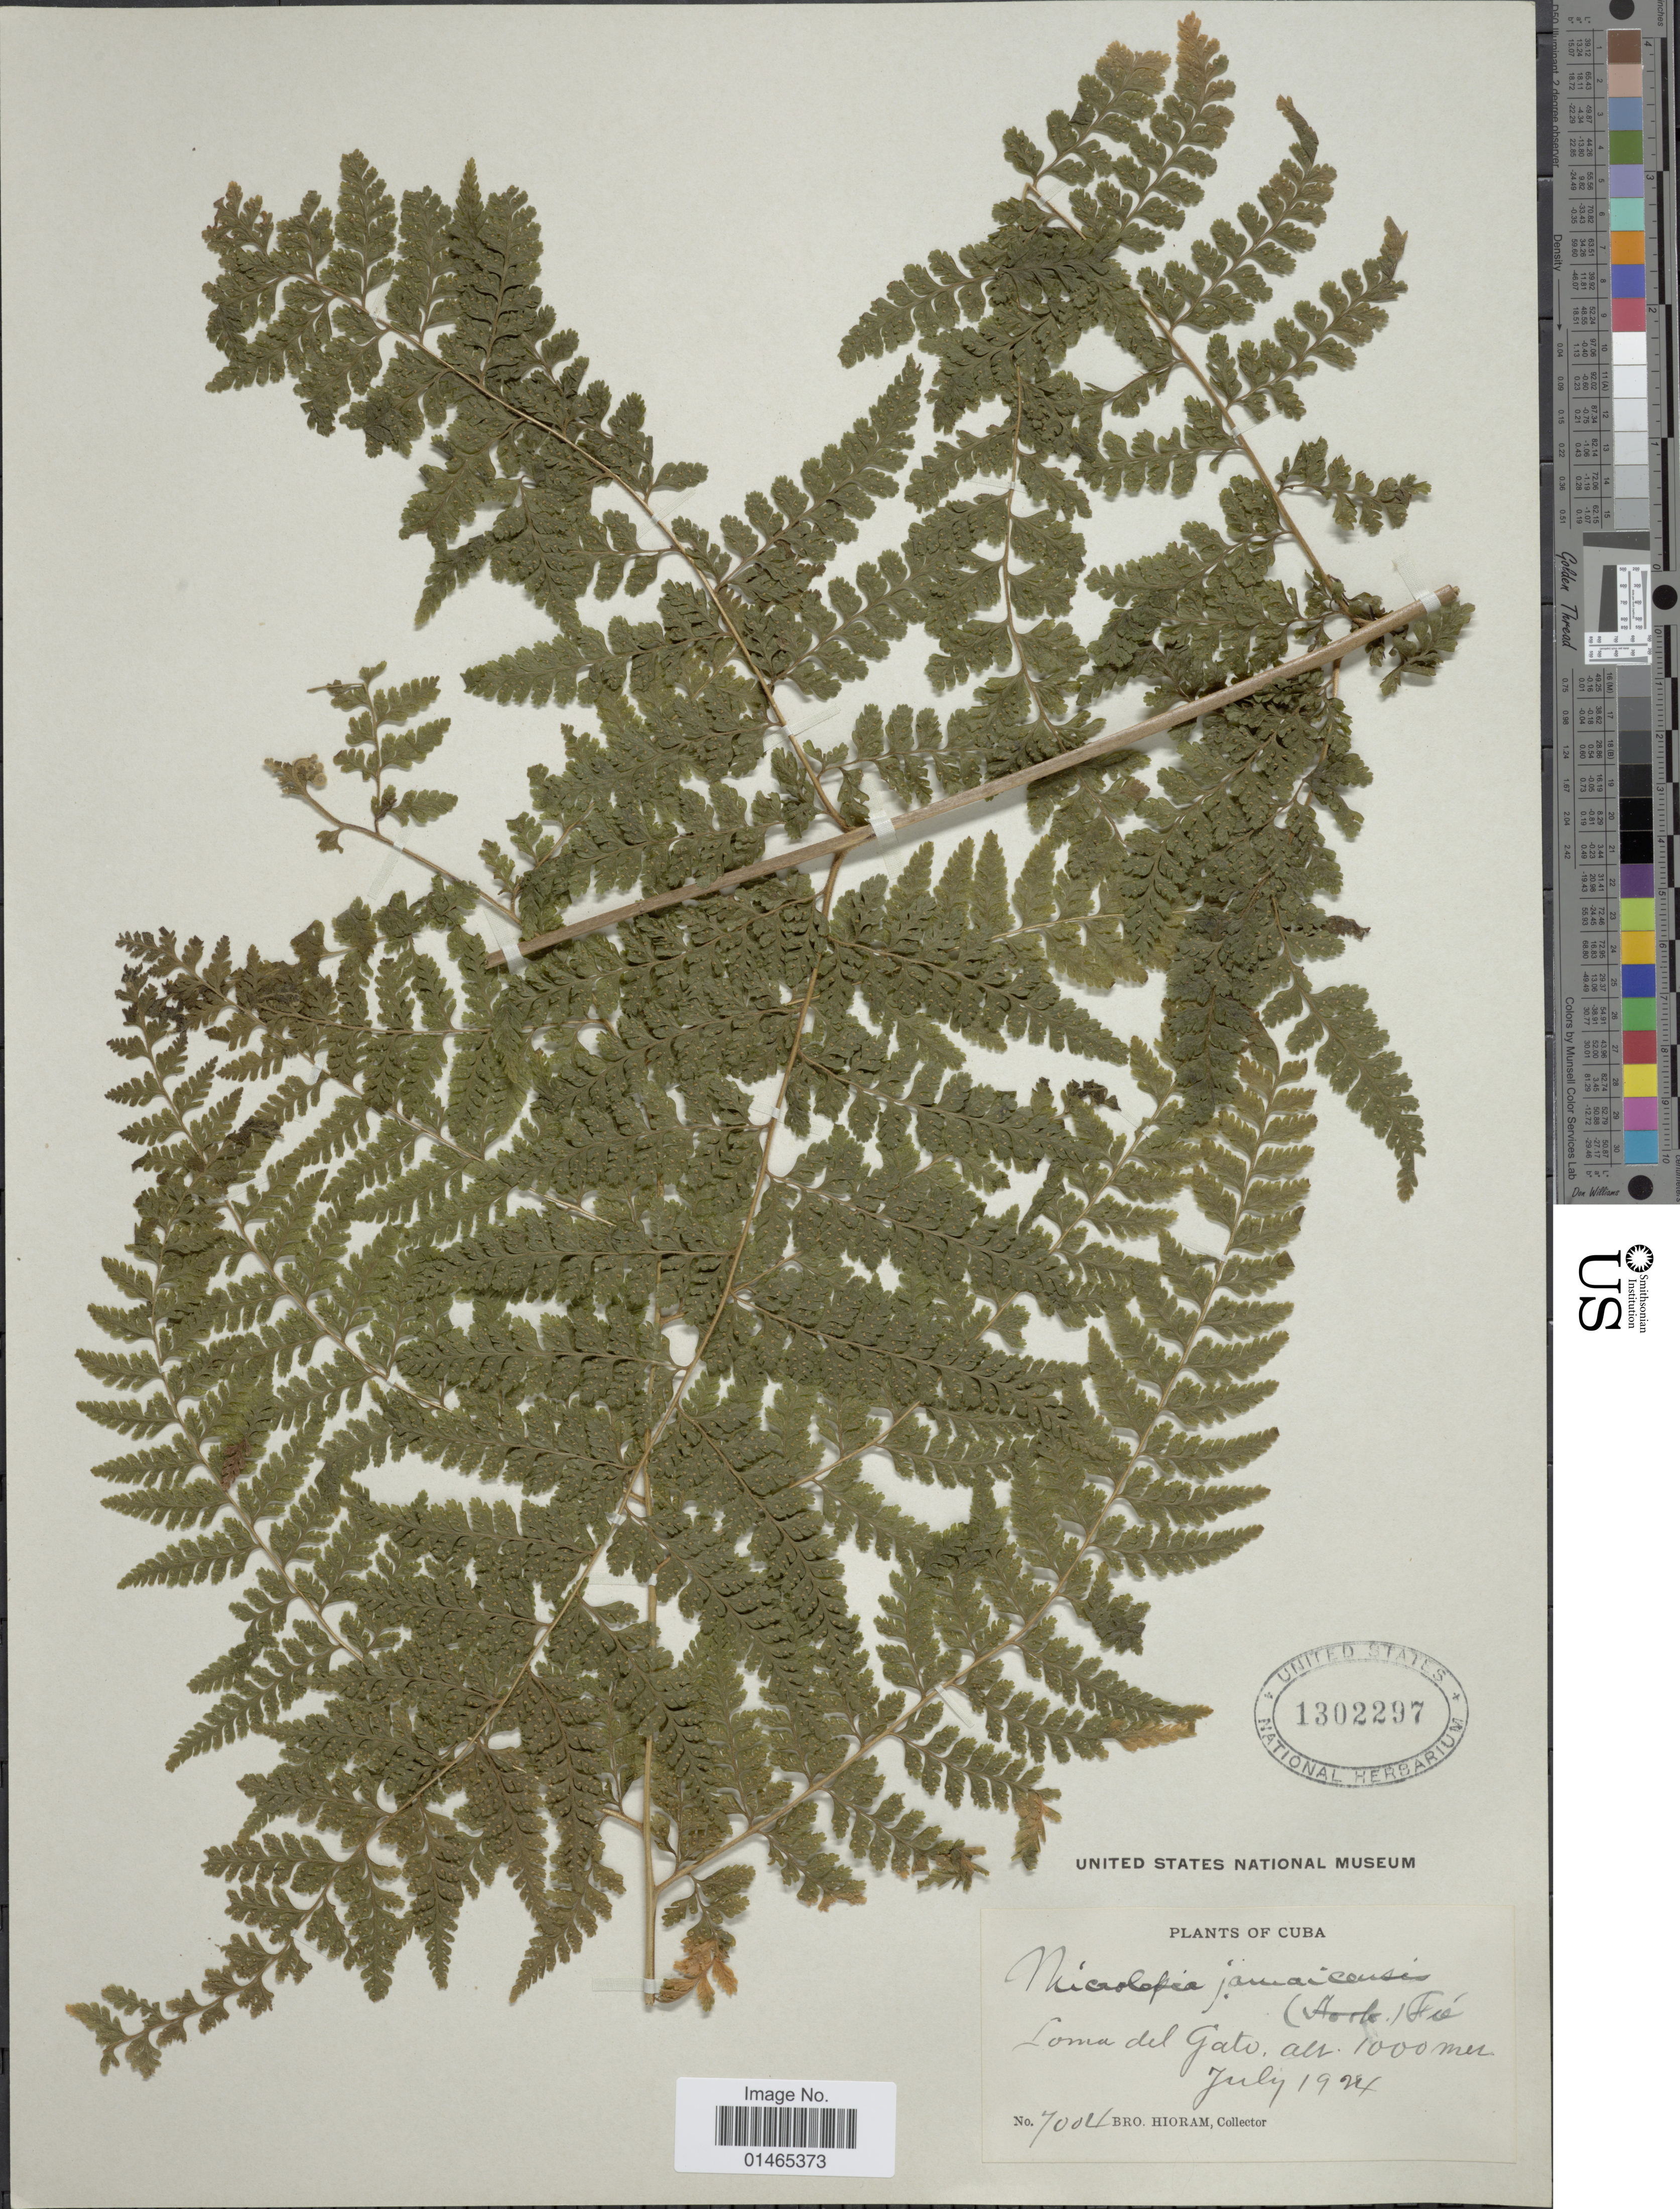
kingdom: Plantae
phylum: Tracheophyta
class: Polypodiopsida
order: Polypodiales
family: Dennstaedtiaceae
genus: Microlepia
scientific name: Microlepia jamaicensis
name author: (Hook.) Fée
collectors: Bro. Hioram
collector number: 7004*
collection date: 1924-07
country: Cuba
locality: Loma del Gato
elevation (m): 1000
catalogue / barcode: US 1302297